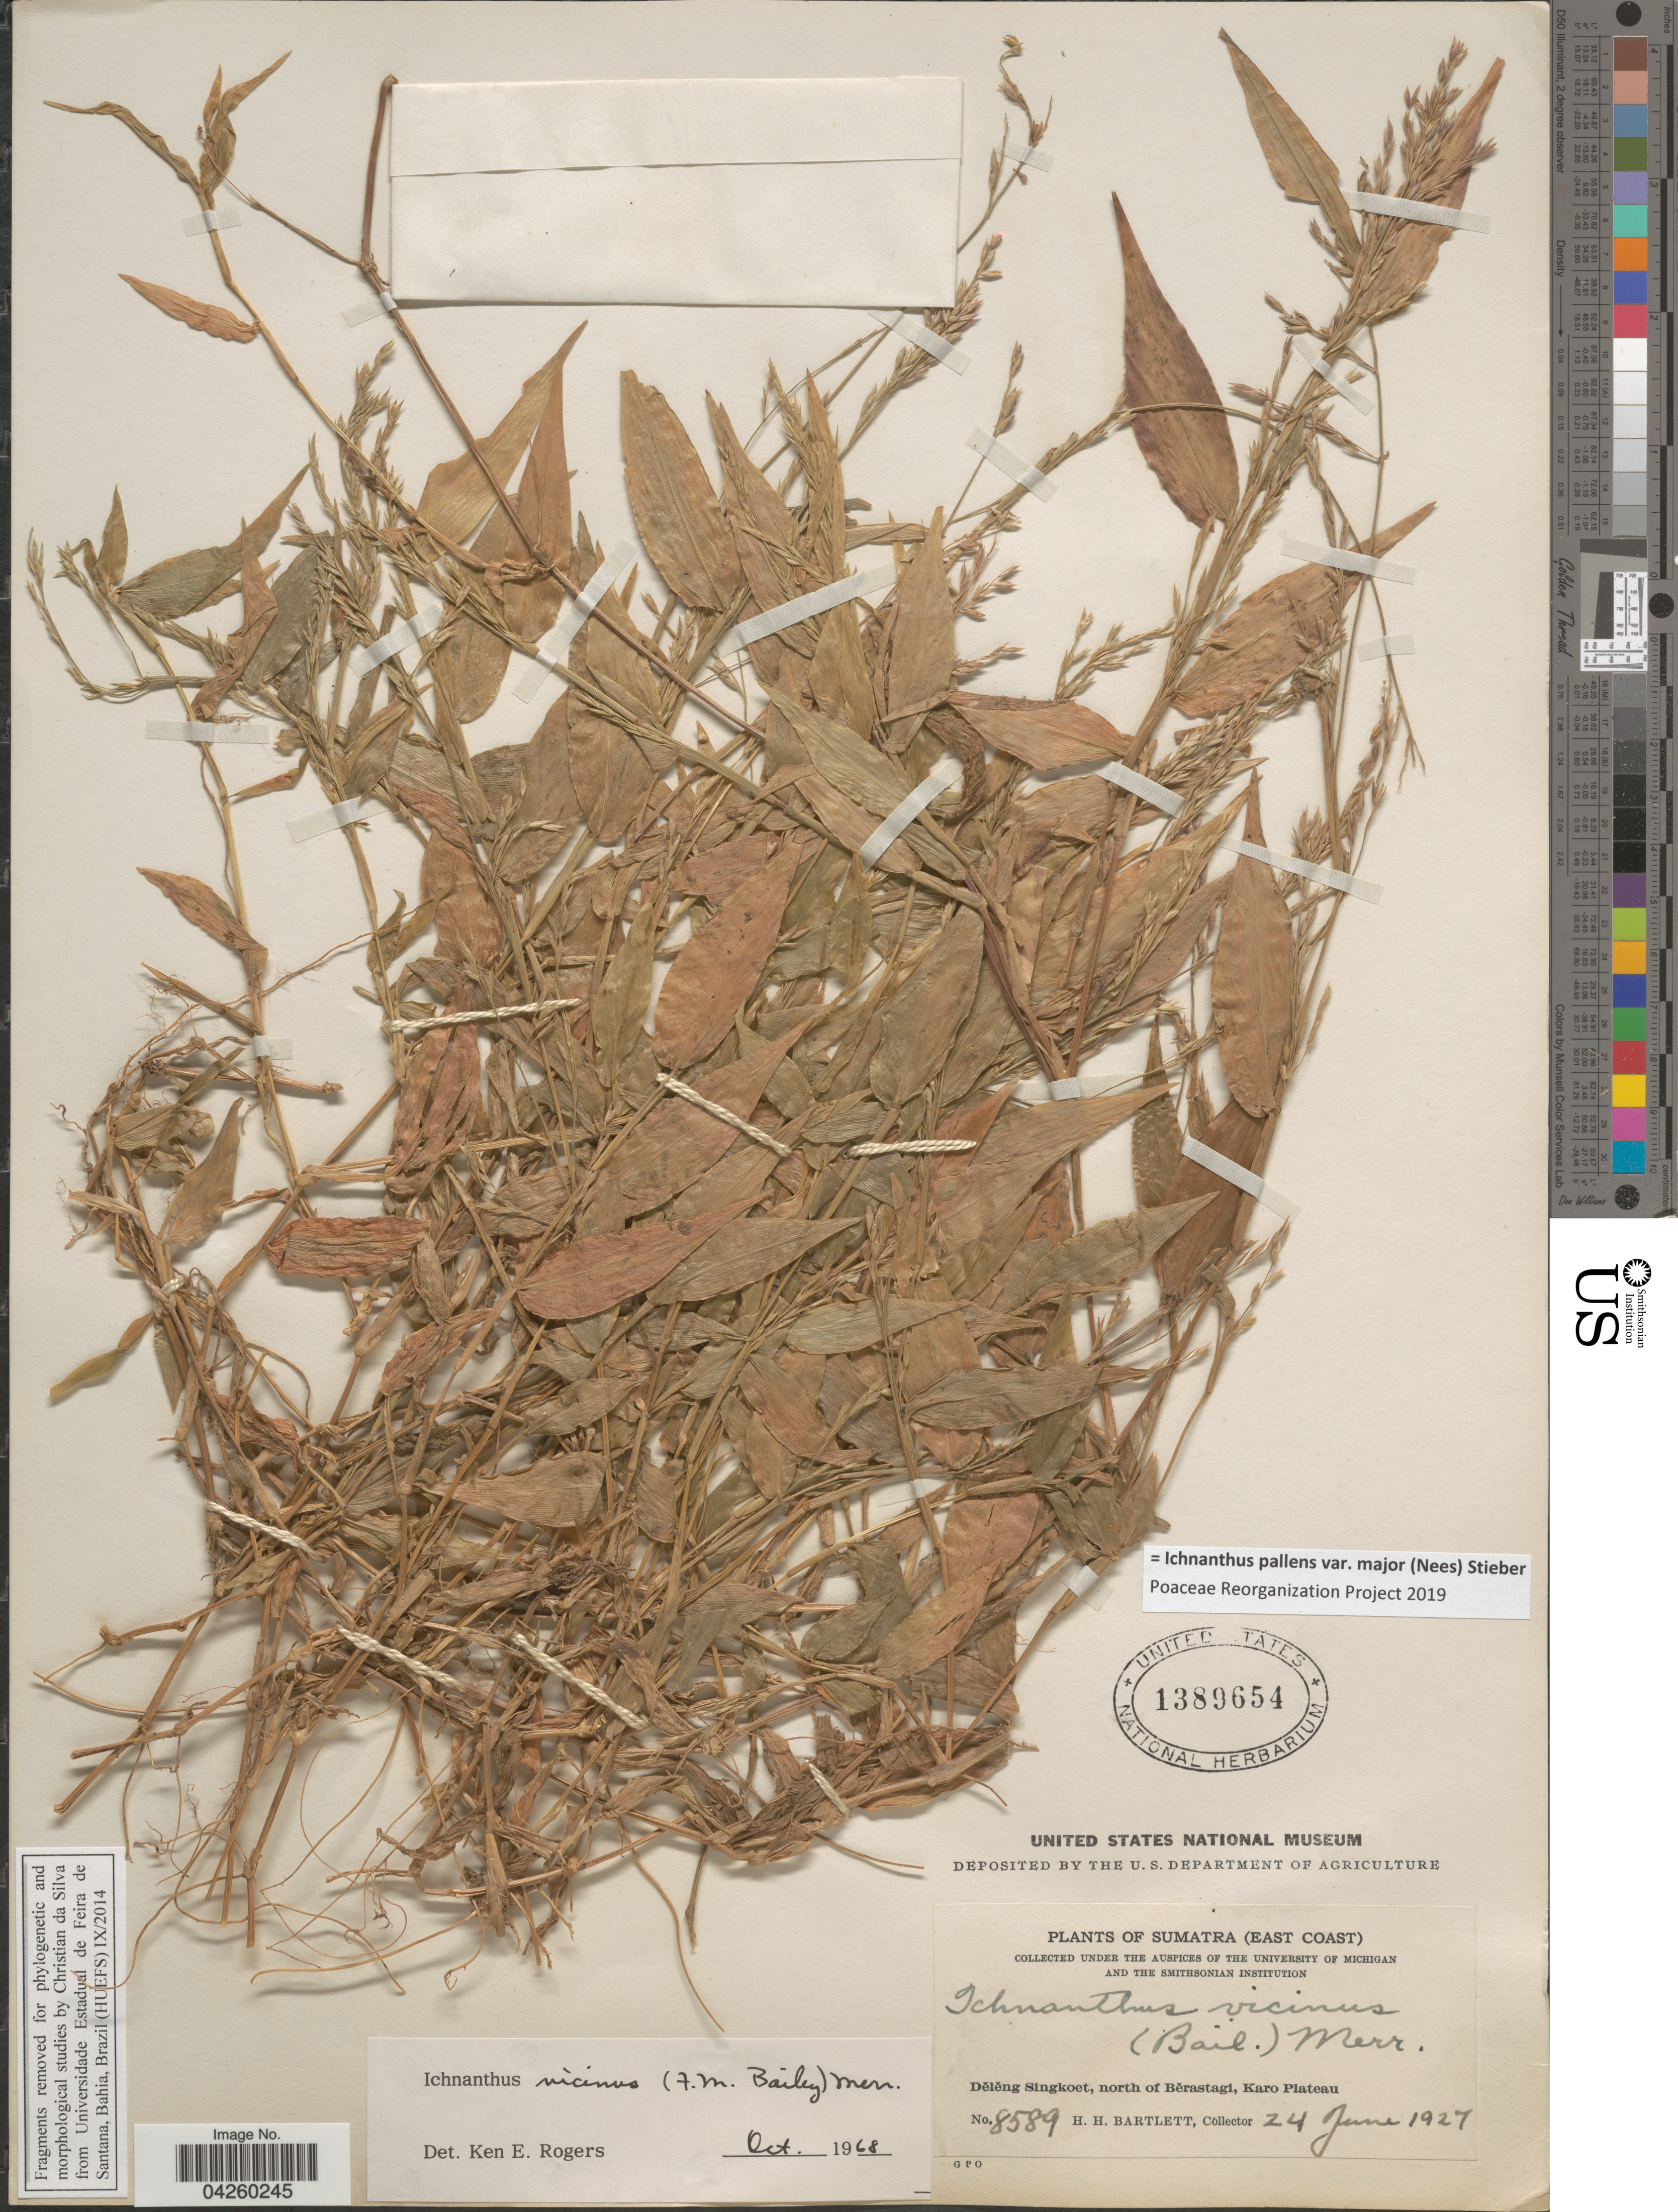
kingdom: Plantae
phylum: Tracheophyta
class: Liliopsida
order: Poales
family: Poaceae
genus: Ichnanthus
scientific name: Ichnanthus pallens var. major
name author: (Nees) Stieber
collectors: H. H. Bartlett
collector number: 8589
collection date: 1927-06-24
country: Indonesia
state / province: Sumatra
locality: (East Coast). Dělěng Singkoet, north of Běrastagi, Karo Plateau.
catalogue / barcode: US 1389654